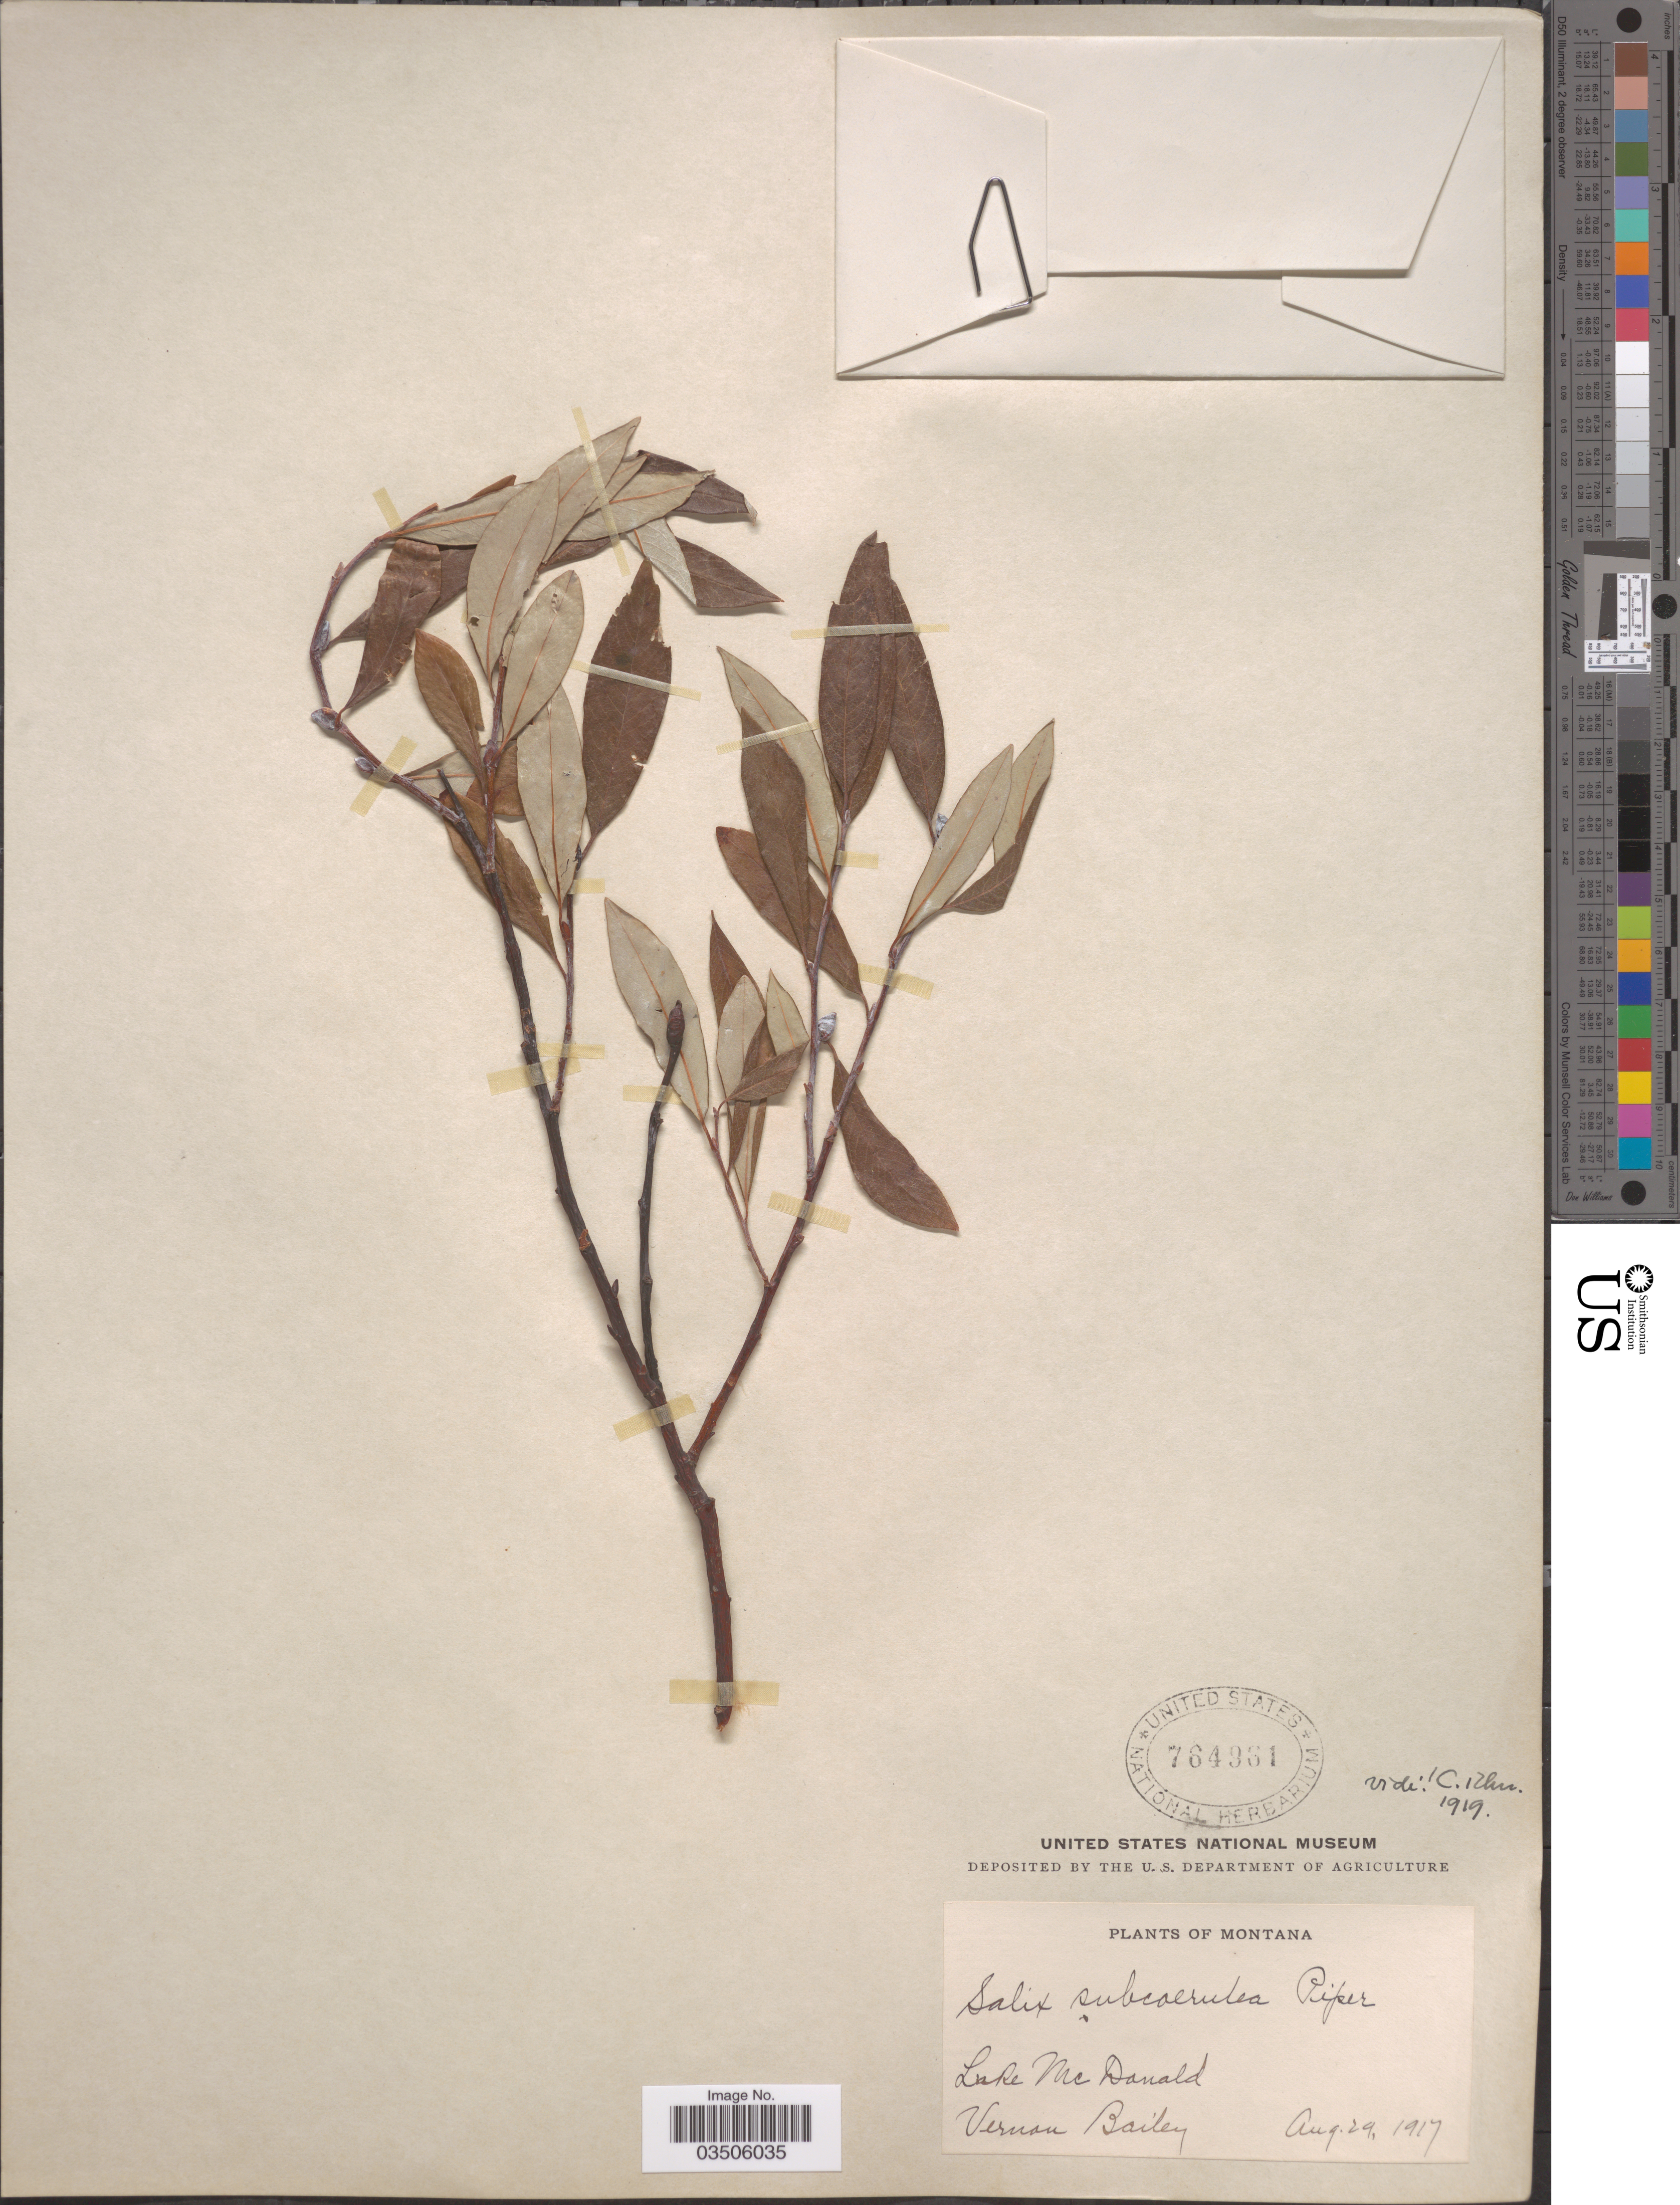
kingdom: Plantae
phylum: Tracheophyta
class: Magnoliopsida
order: Malpighiales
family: Salicaceae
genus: Salix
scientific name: Salix subcoerulea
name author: Piper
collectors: V. O. Bailey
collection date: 1917-08-29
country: United States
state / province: Montana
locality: Lake Mc Donald.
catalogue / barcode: US 764961